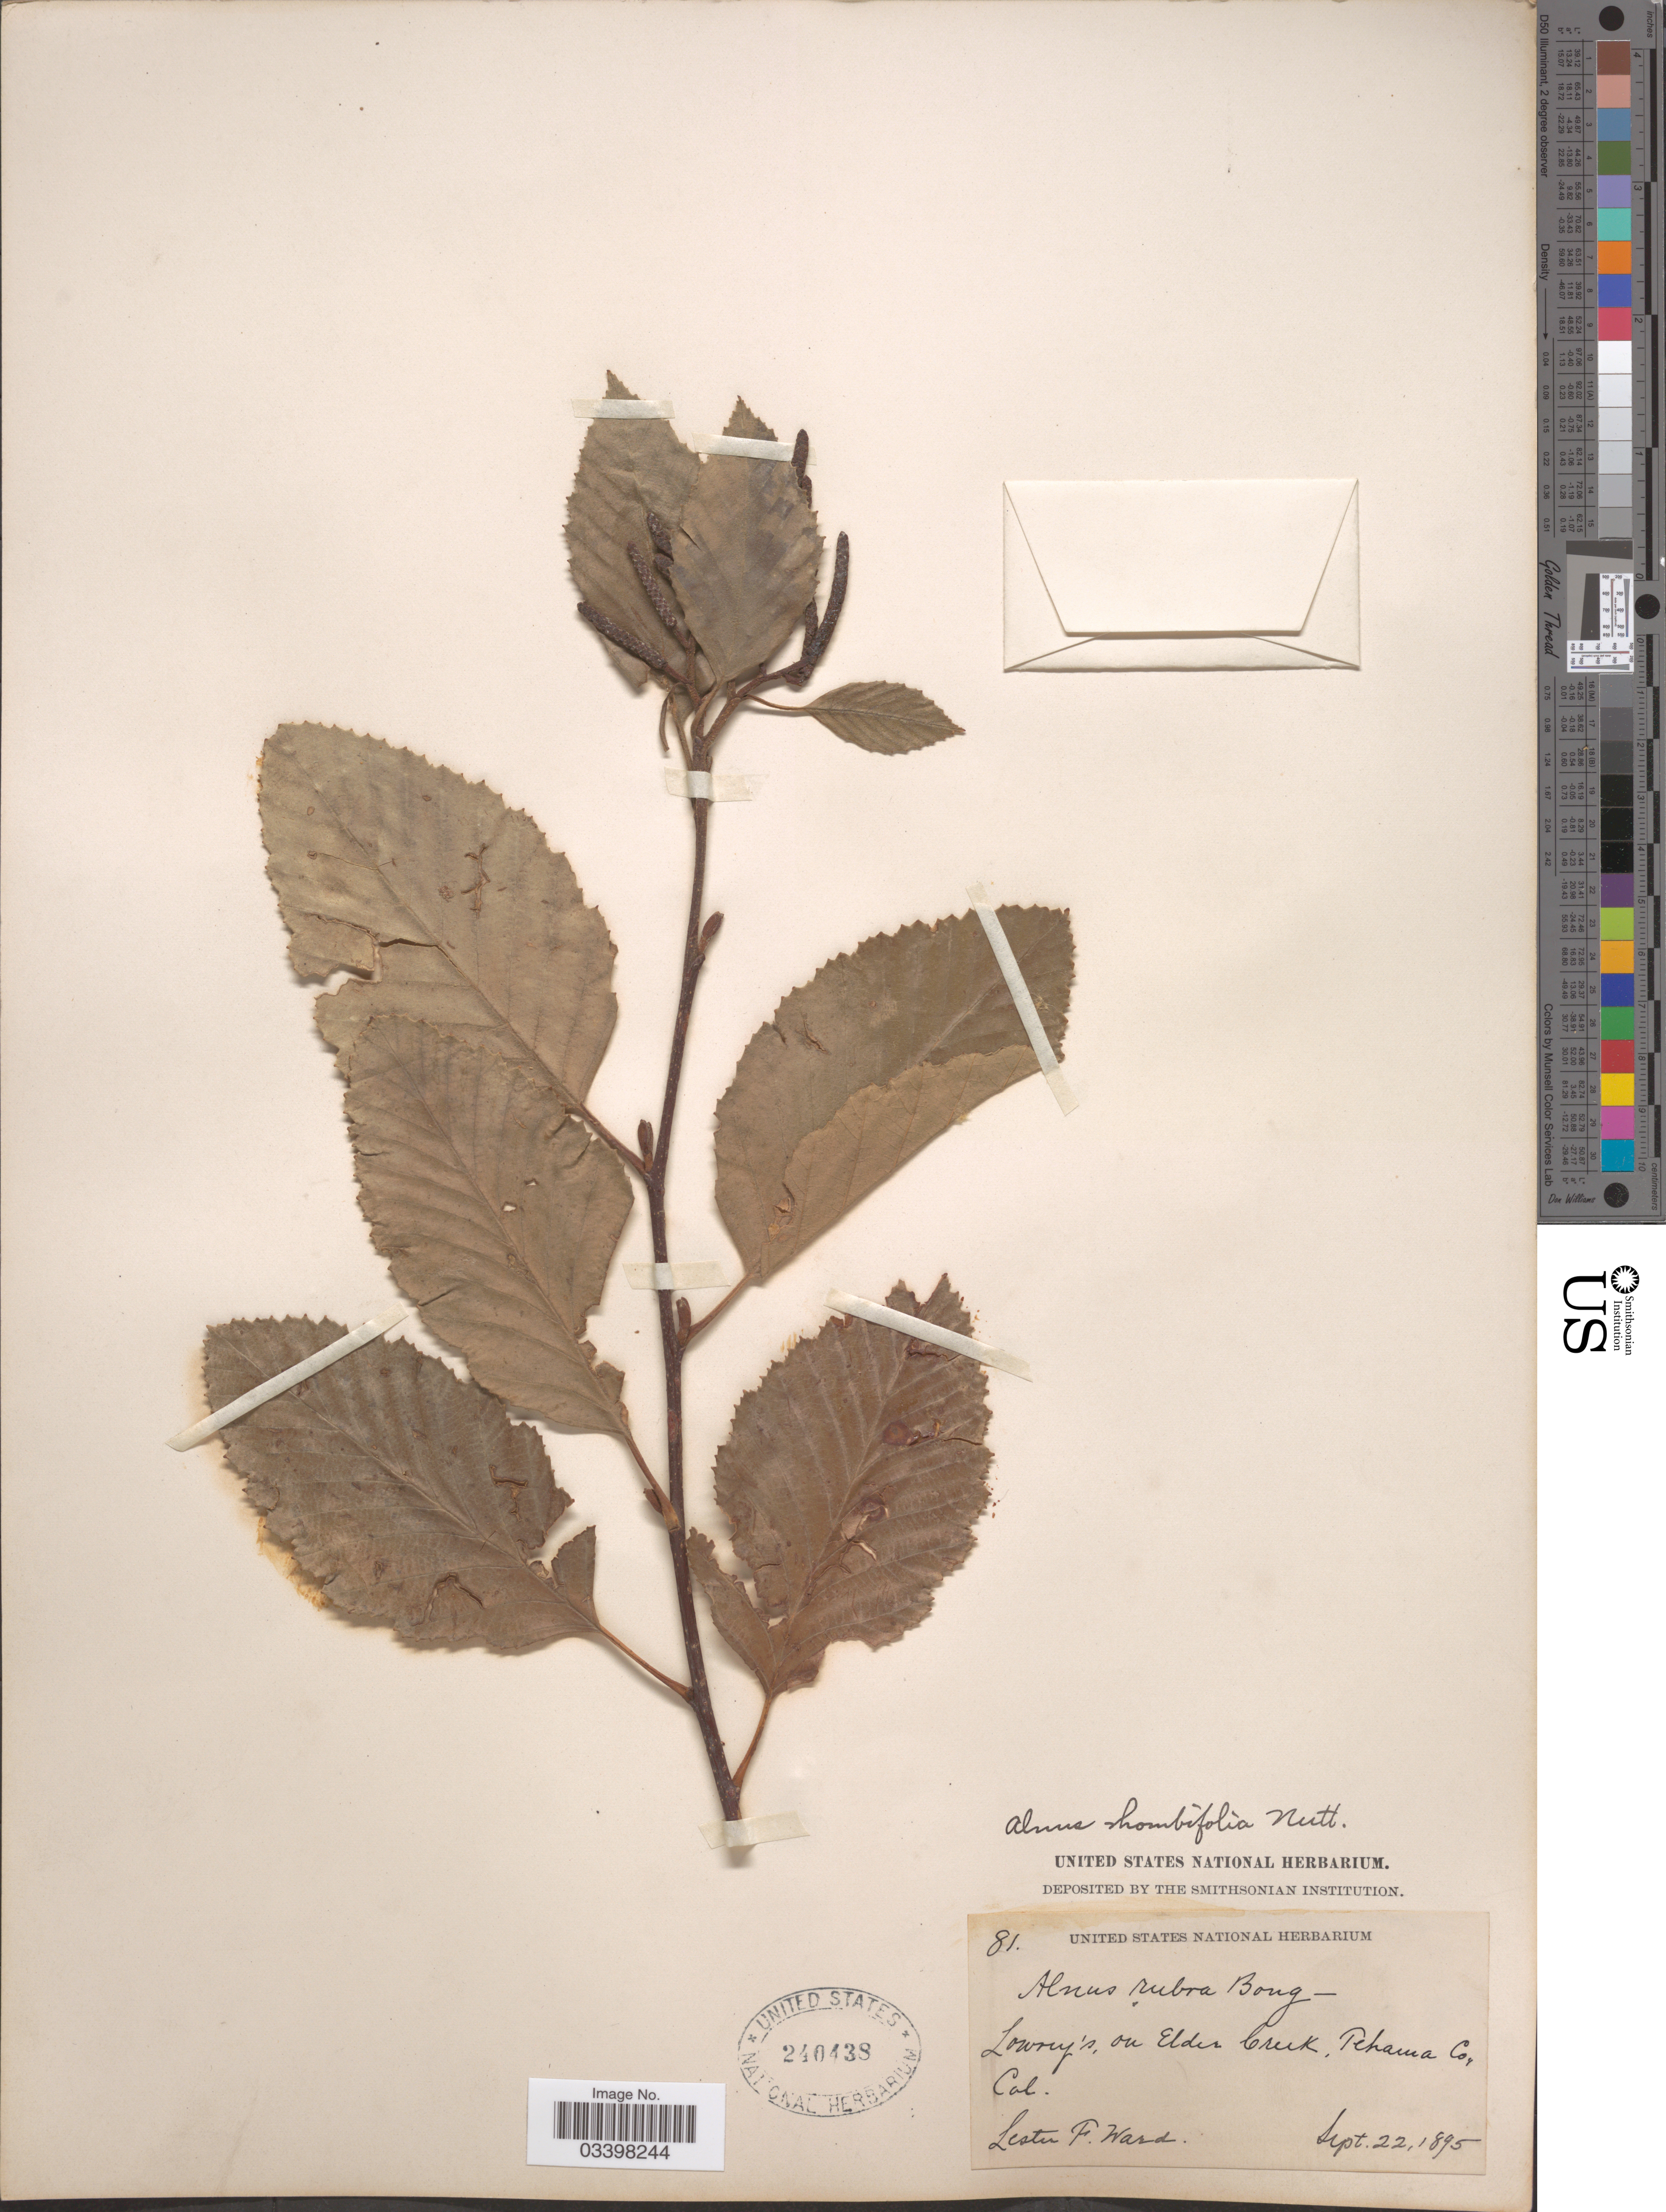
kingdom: Plantae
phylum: Tracheophyta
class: Magnoliopsida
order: Fagales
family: Betulaceae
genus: Alnus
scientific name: Alnus rhombifolia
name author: Nutt.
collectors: L. F. Ward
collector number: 81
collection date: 1895-09-22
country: United States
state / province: California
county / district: Tehama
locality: Lowrey's, on Elder Creek, Tehama Co.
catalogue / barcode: US 240438